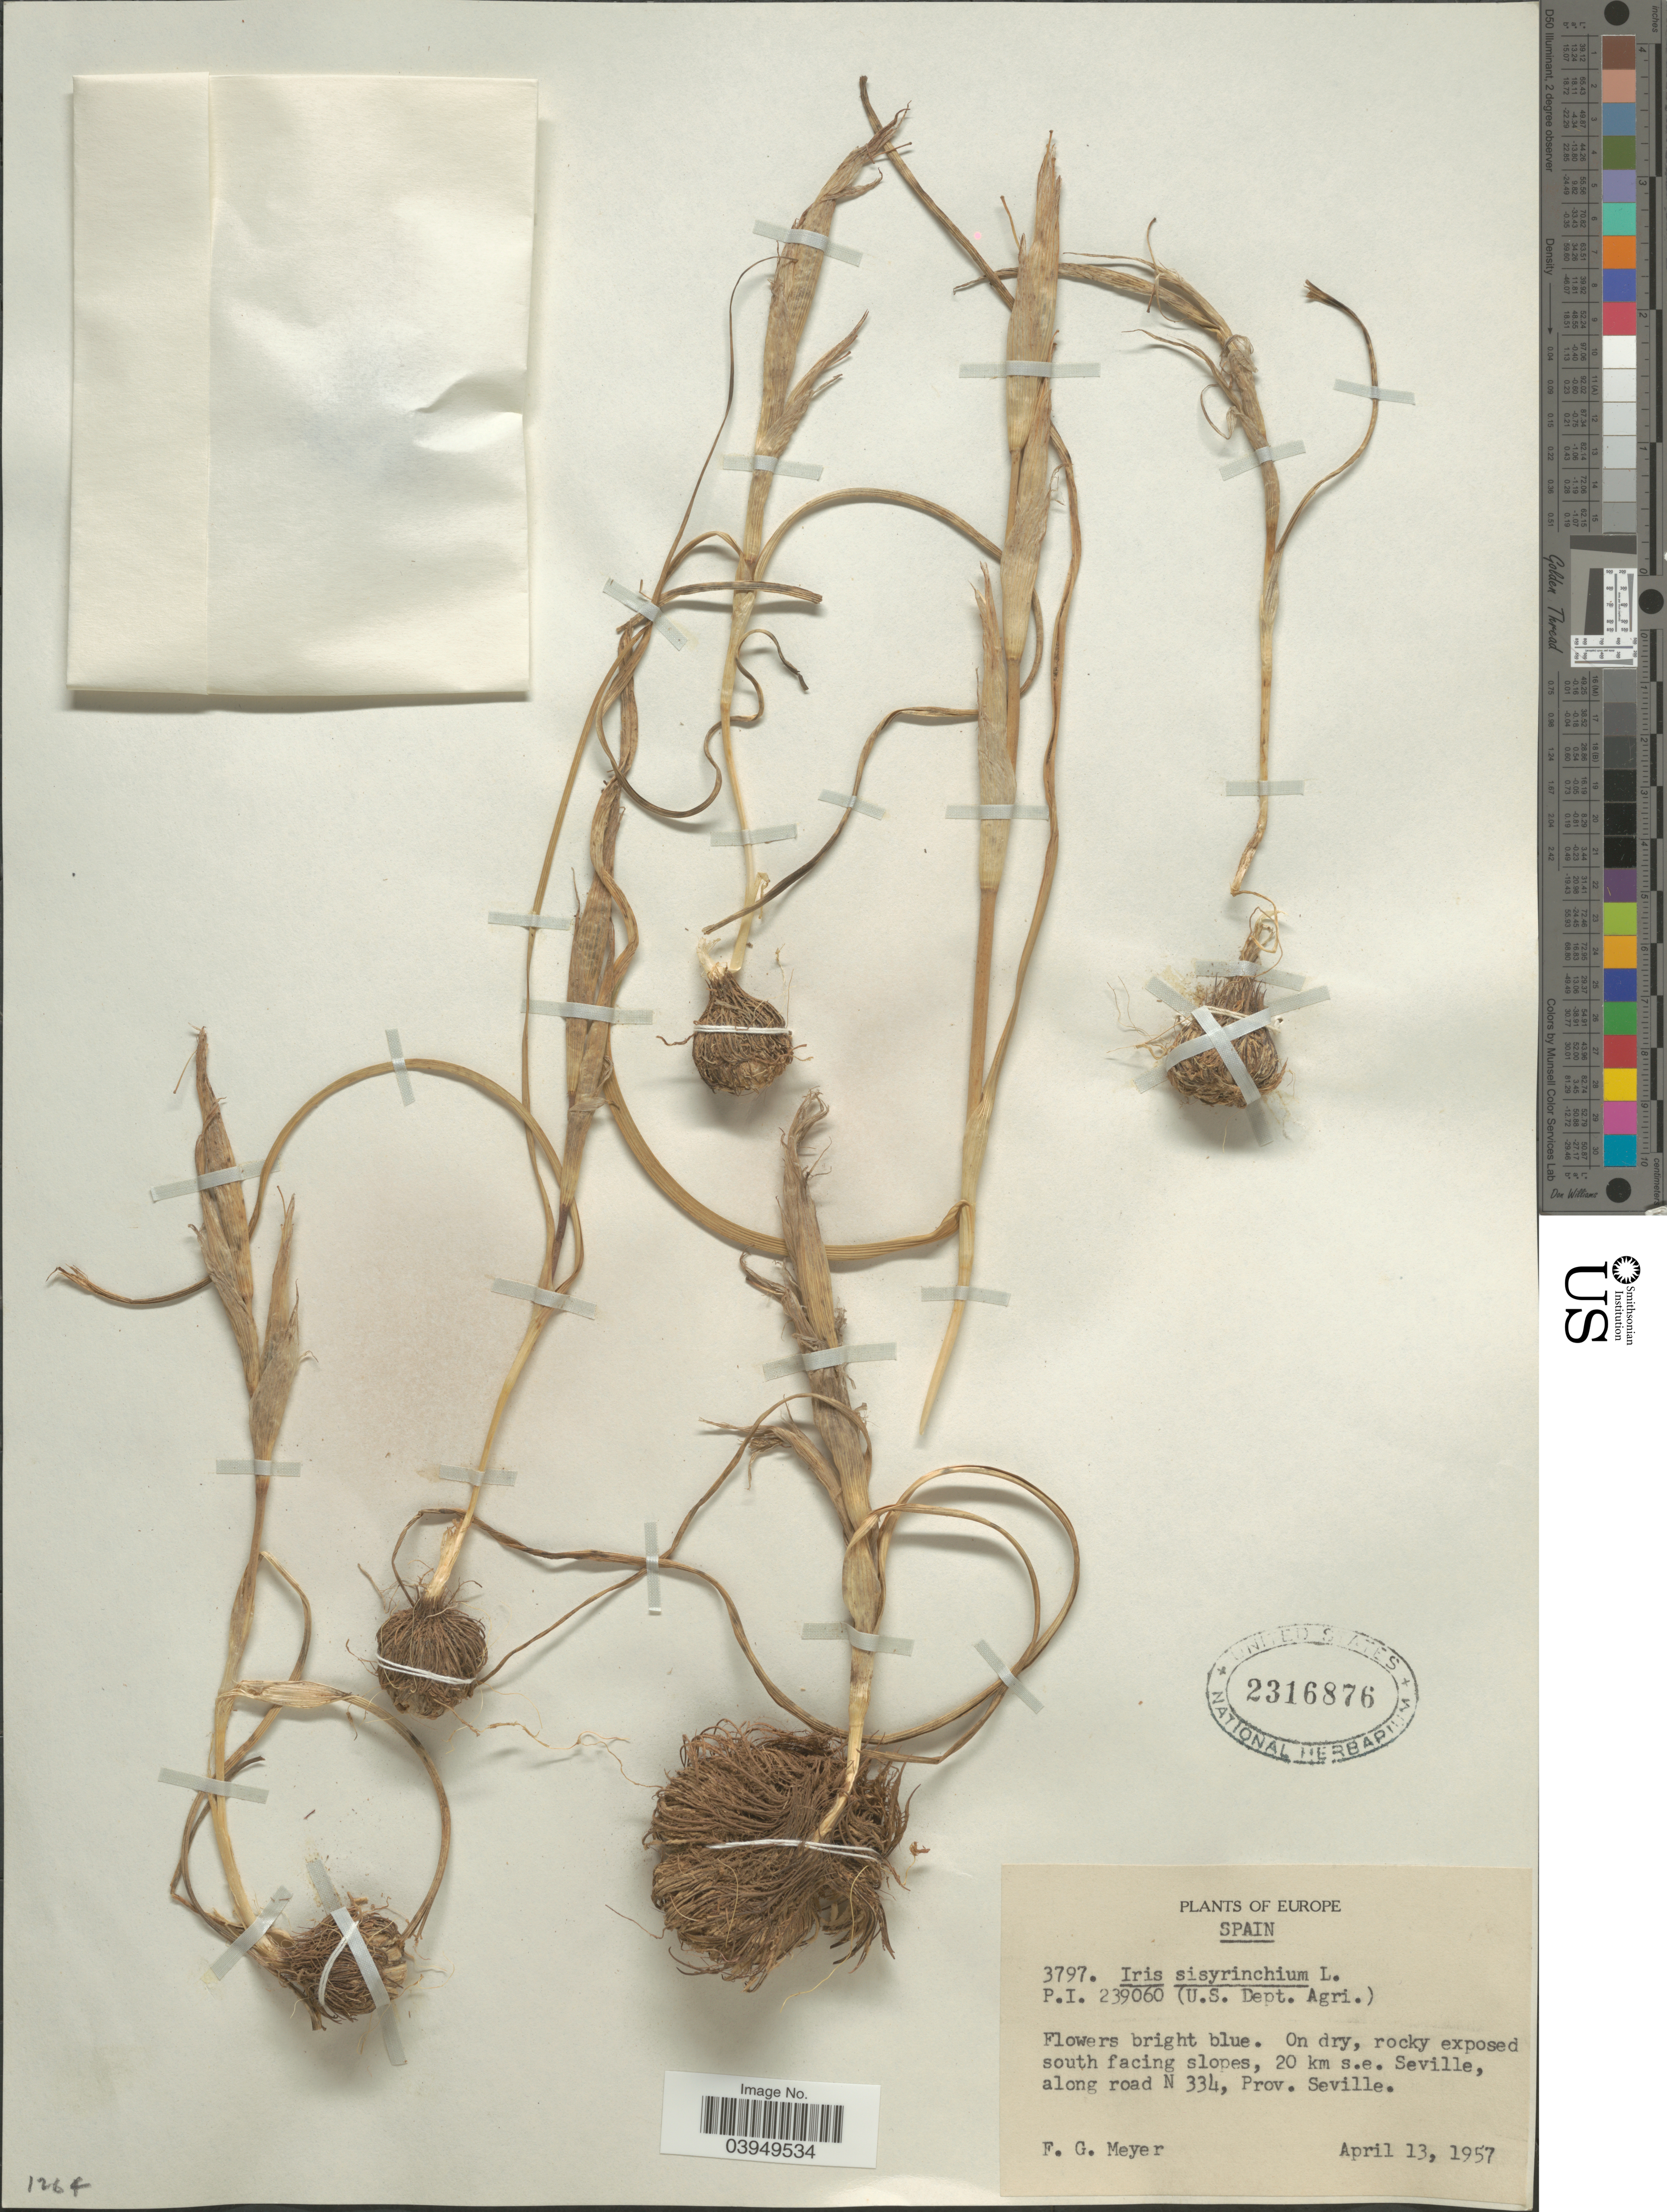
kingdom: Plantae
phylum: Tracheophyta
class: Liliopsida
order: Asparagales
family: Iridaceae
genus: Iris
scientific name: Iris sisyrinchium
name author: L.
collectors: F. G. Meyer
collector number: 3797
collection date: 1957-04-13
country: Spain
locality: Europe. On dry, rocky exposed south facing slopes, 20 km s.e. Seville along road N 334, Prov. Seville.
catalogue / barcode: US 2316876